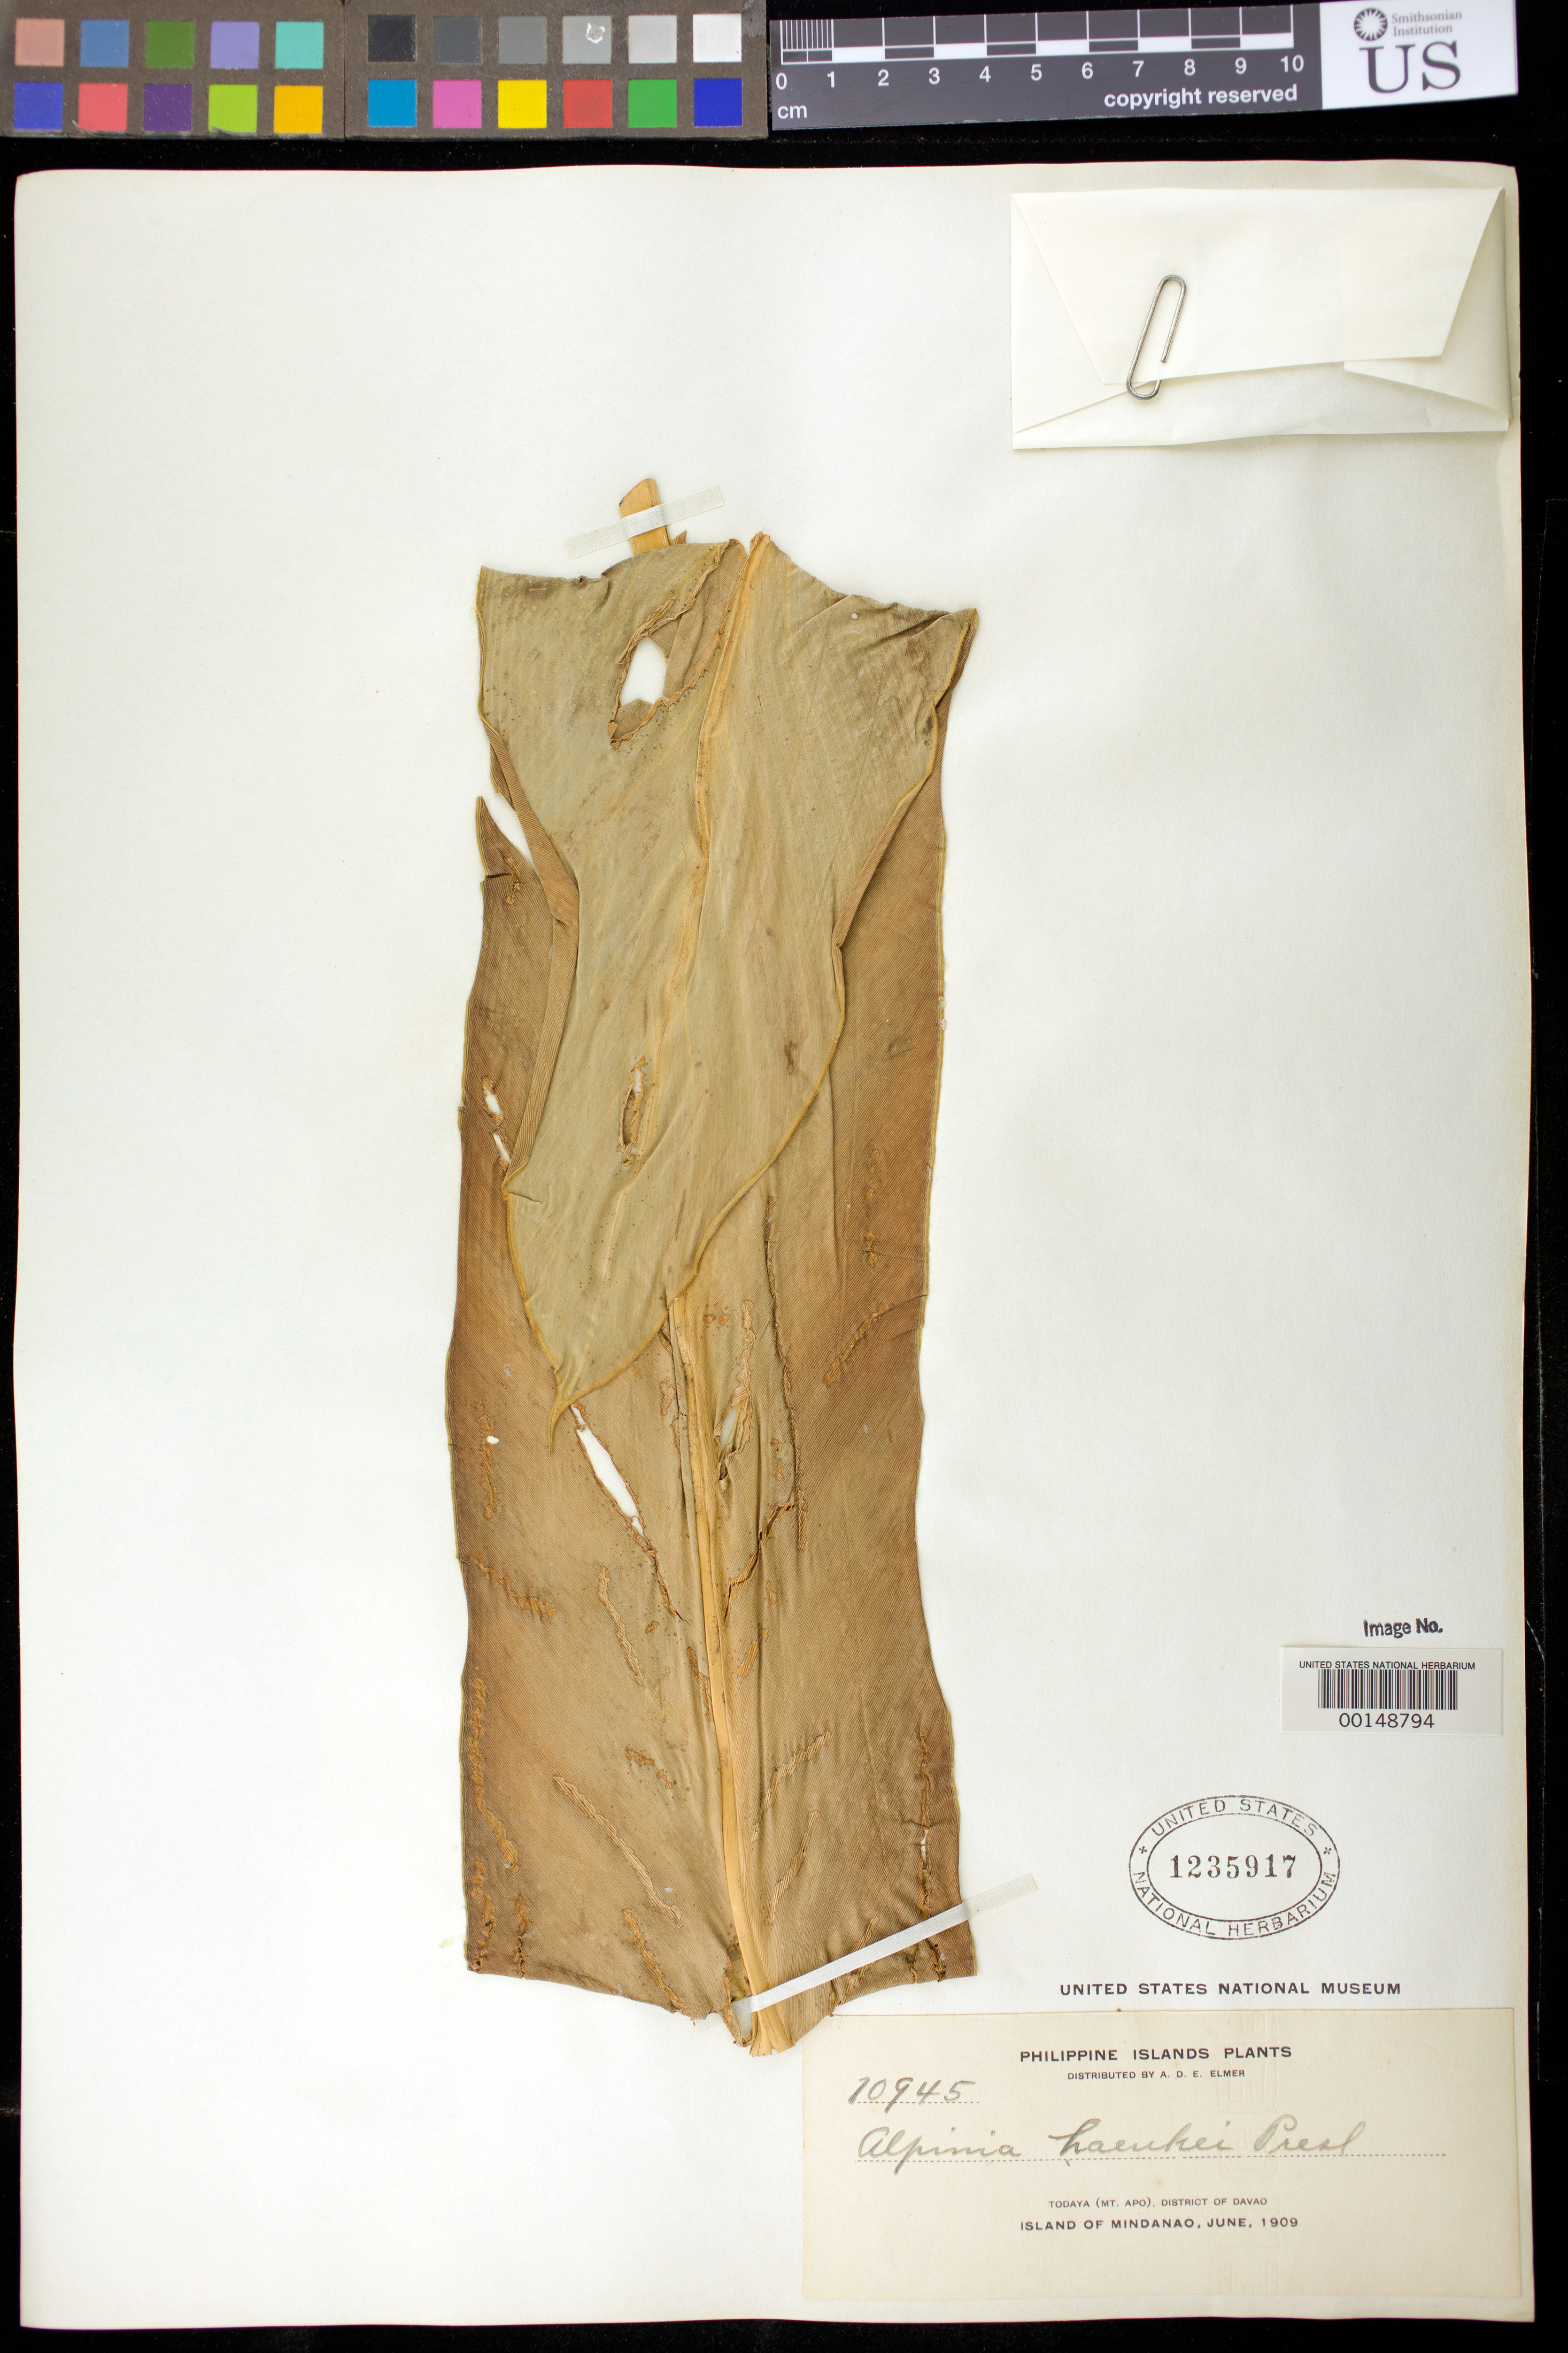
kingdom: Plantae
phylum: Tracheophyta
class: Liliopsida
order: Zingiberales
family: Zingiberaceae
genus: Alpinia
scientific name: Alpinia haenkei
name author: C. Presl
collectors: A. D. E. Elmer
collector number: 10945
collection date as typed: Jun 1909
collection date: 1909-06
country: Philippines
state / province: Davao / Soccsksargen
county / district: Cotabato del Norte / Davao del Sur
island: Mindanao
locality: Davao district, Todaya (Mt. Apo)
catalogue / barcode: US 1235917